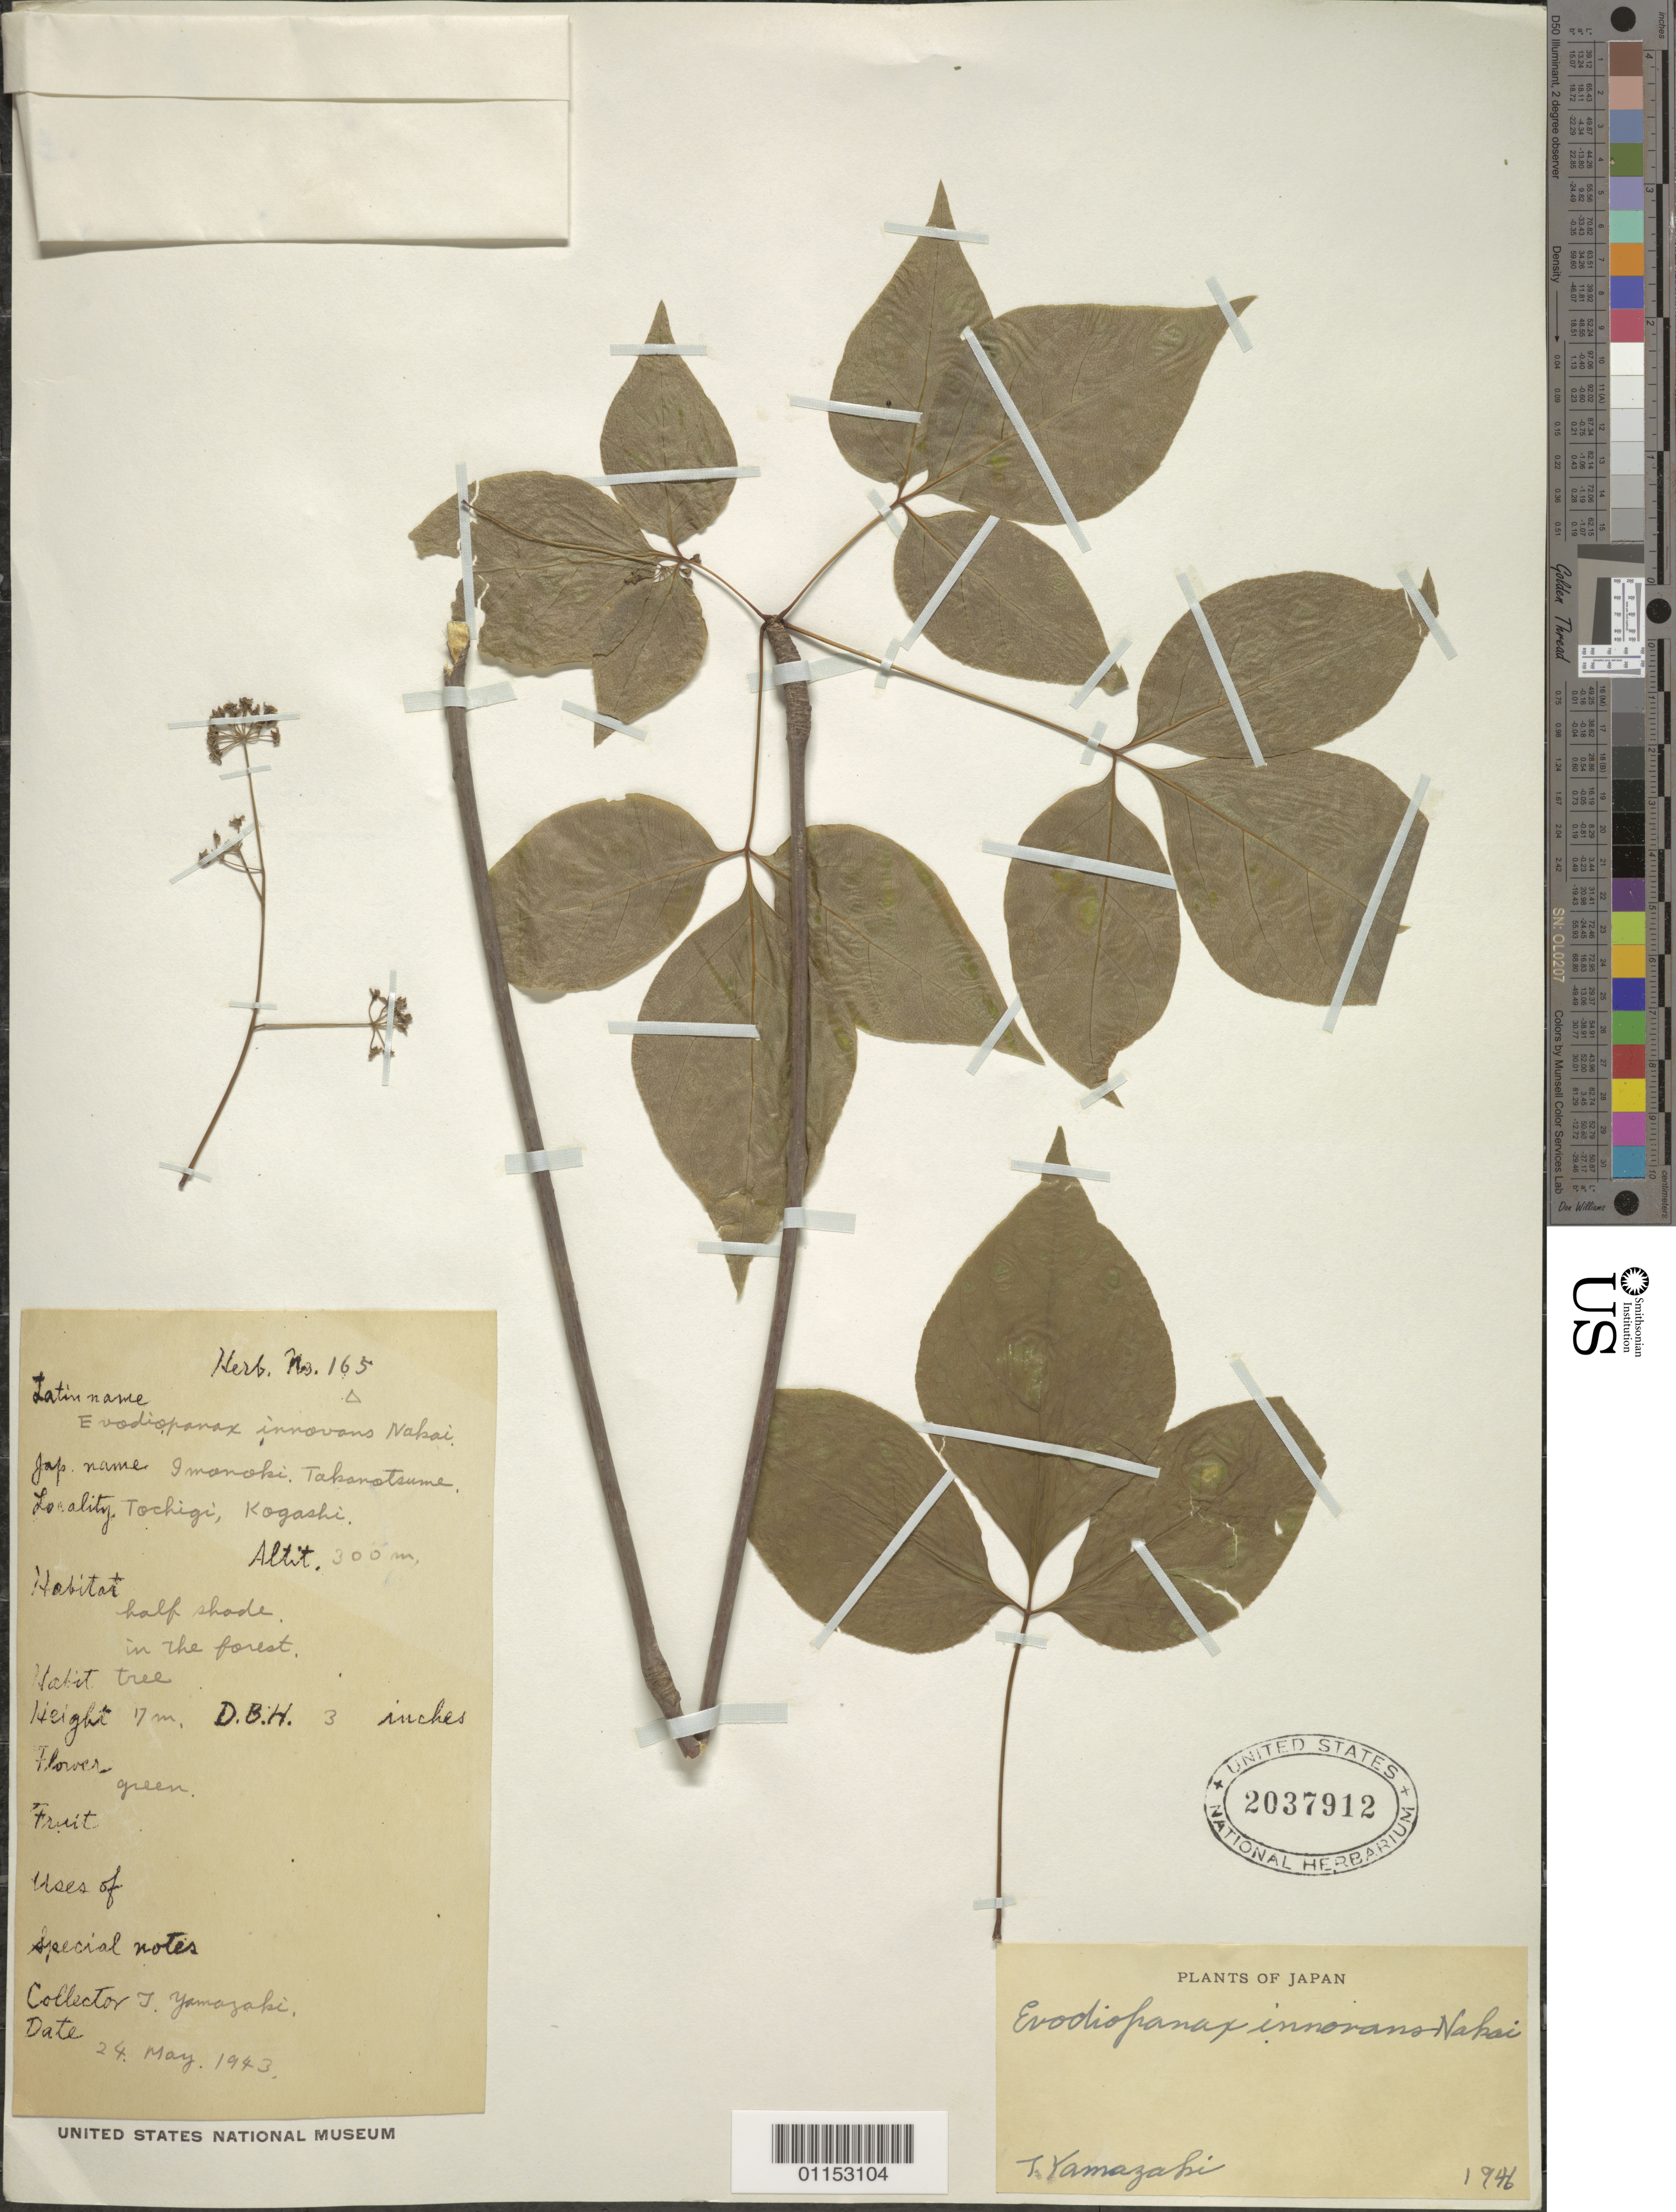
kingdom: Plantae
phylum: Tracheophyta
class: Magnoliopsida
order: Apiales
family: Araliaceae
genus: Gamblea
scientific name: Gamblea innovans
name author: (Siebold & Zucc.) C.B. Shang et al.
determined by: (US) Smithsonian Institution - National Museum of Natural History - Department of Botany (UNITED STATES)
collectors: T. Yamazaki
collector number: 165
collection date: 1943-05-24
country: Japan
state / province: Totigi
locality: Koga-shi.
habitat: Half shade in the forest. Tree.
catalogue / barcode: US 2037912